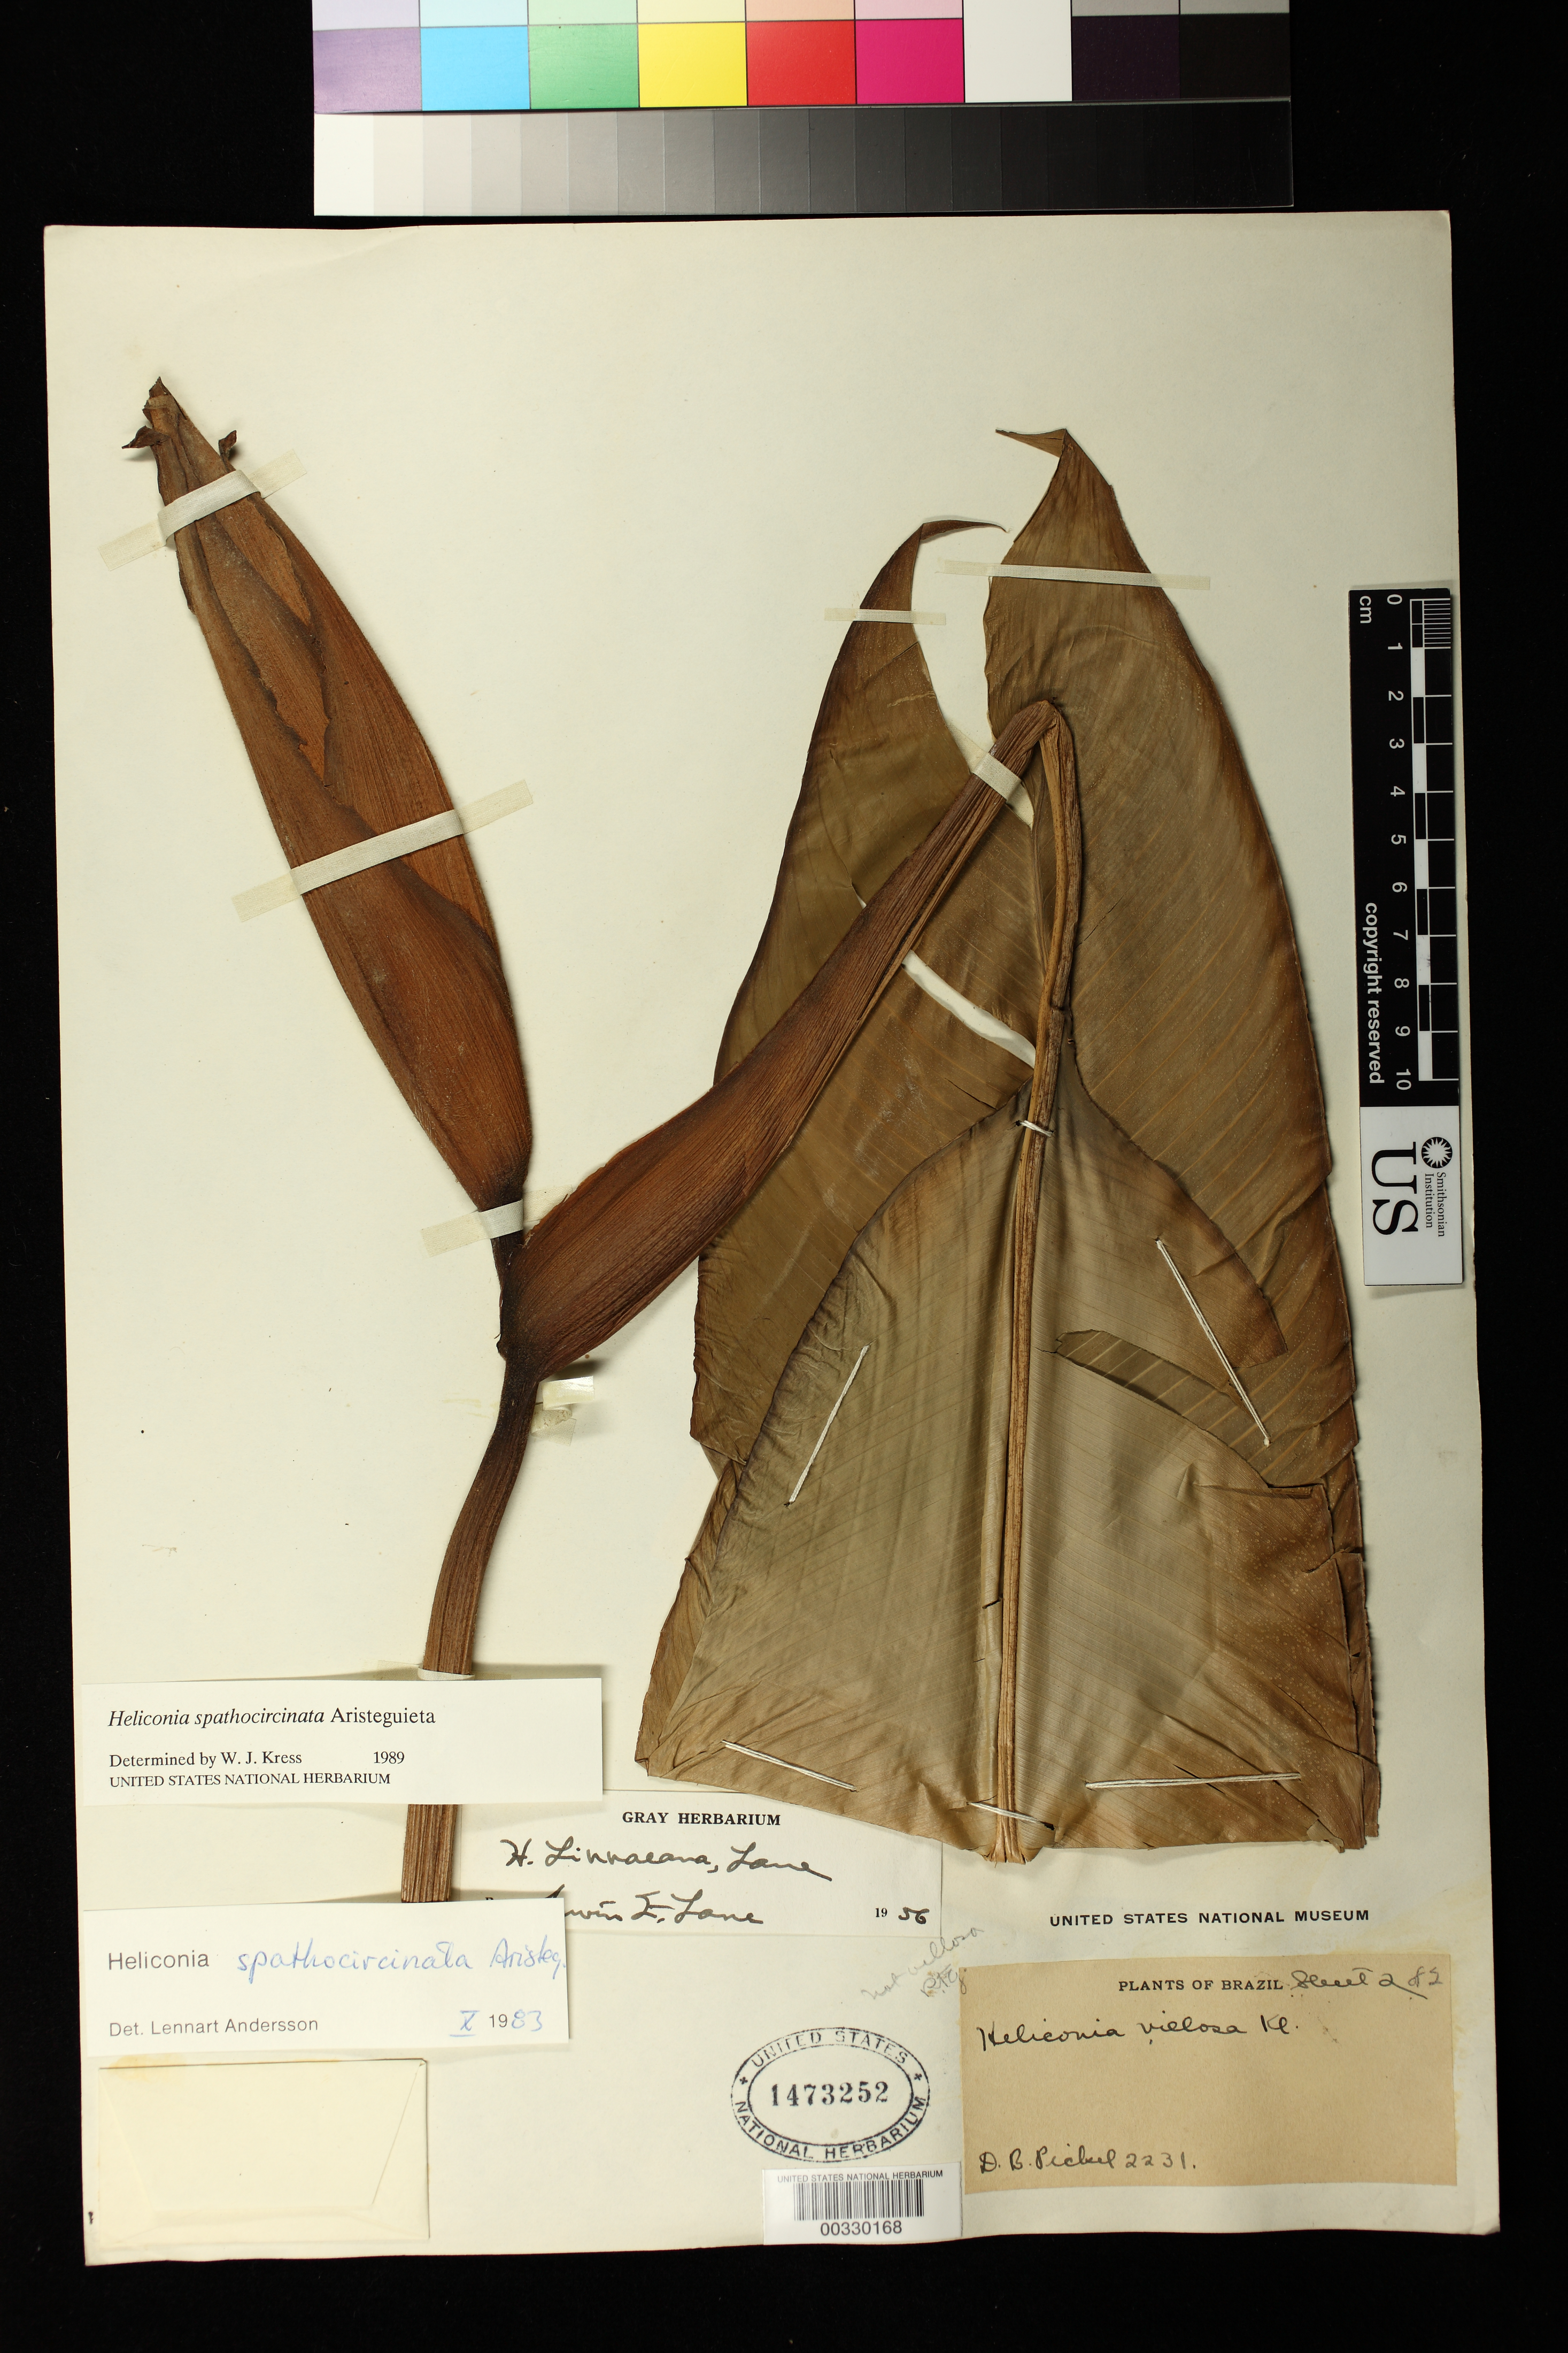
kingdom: Plantae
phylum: Tracheophyta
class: Liliopsida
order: Zingiberales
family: Heliconiaceae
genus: Heliconia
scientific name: Heliconia spathocircinata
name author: Aristeg.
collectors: B. J. Pickel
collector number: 2231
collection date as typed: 30 Dec 1929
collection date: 1929-12-30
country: Brazil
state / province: Pernambuco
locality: Tapera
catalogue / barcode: US 1473252